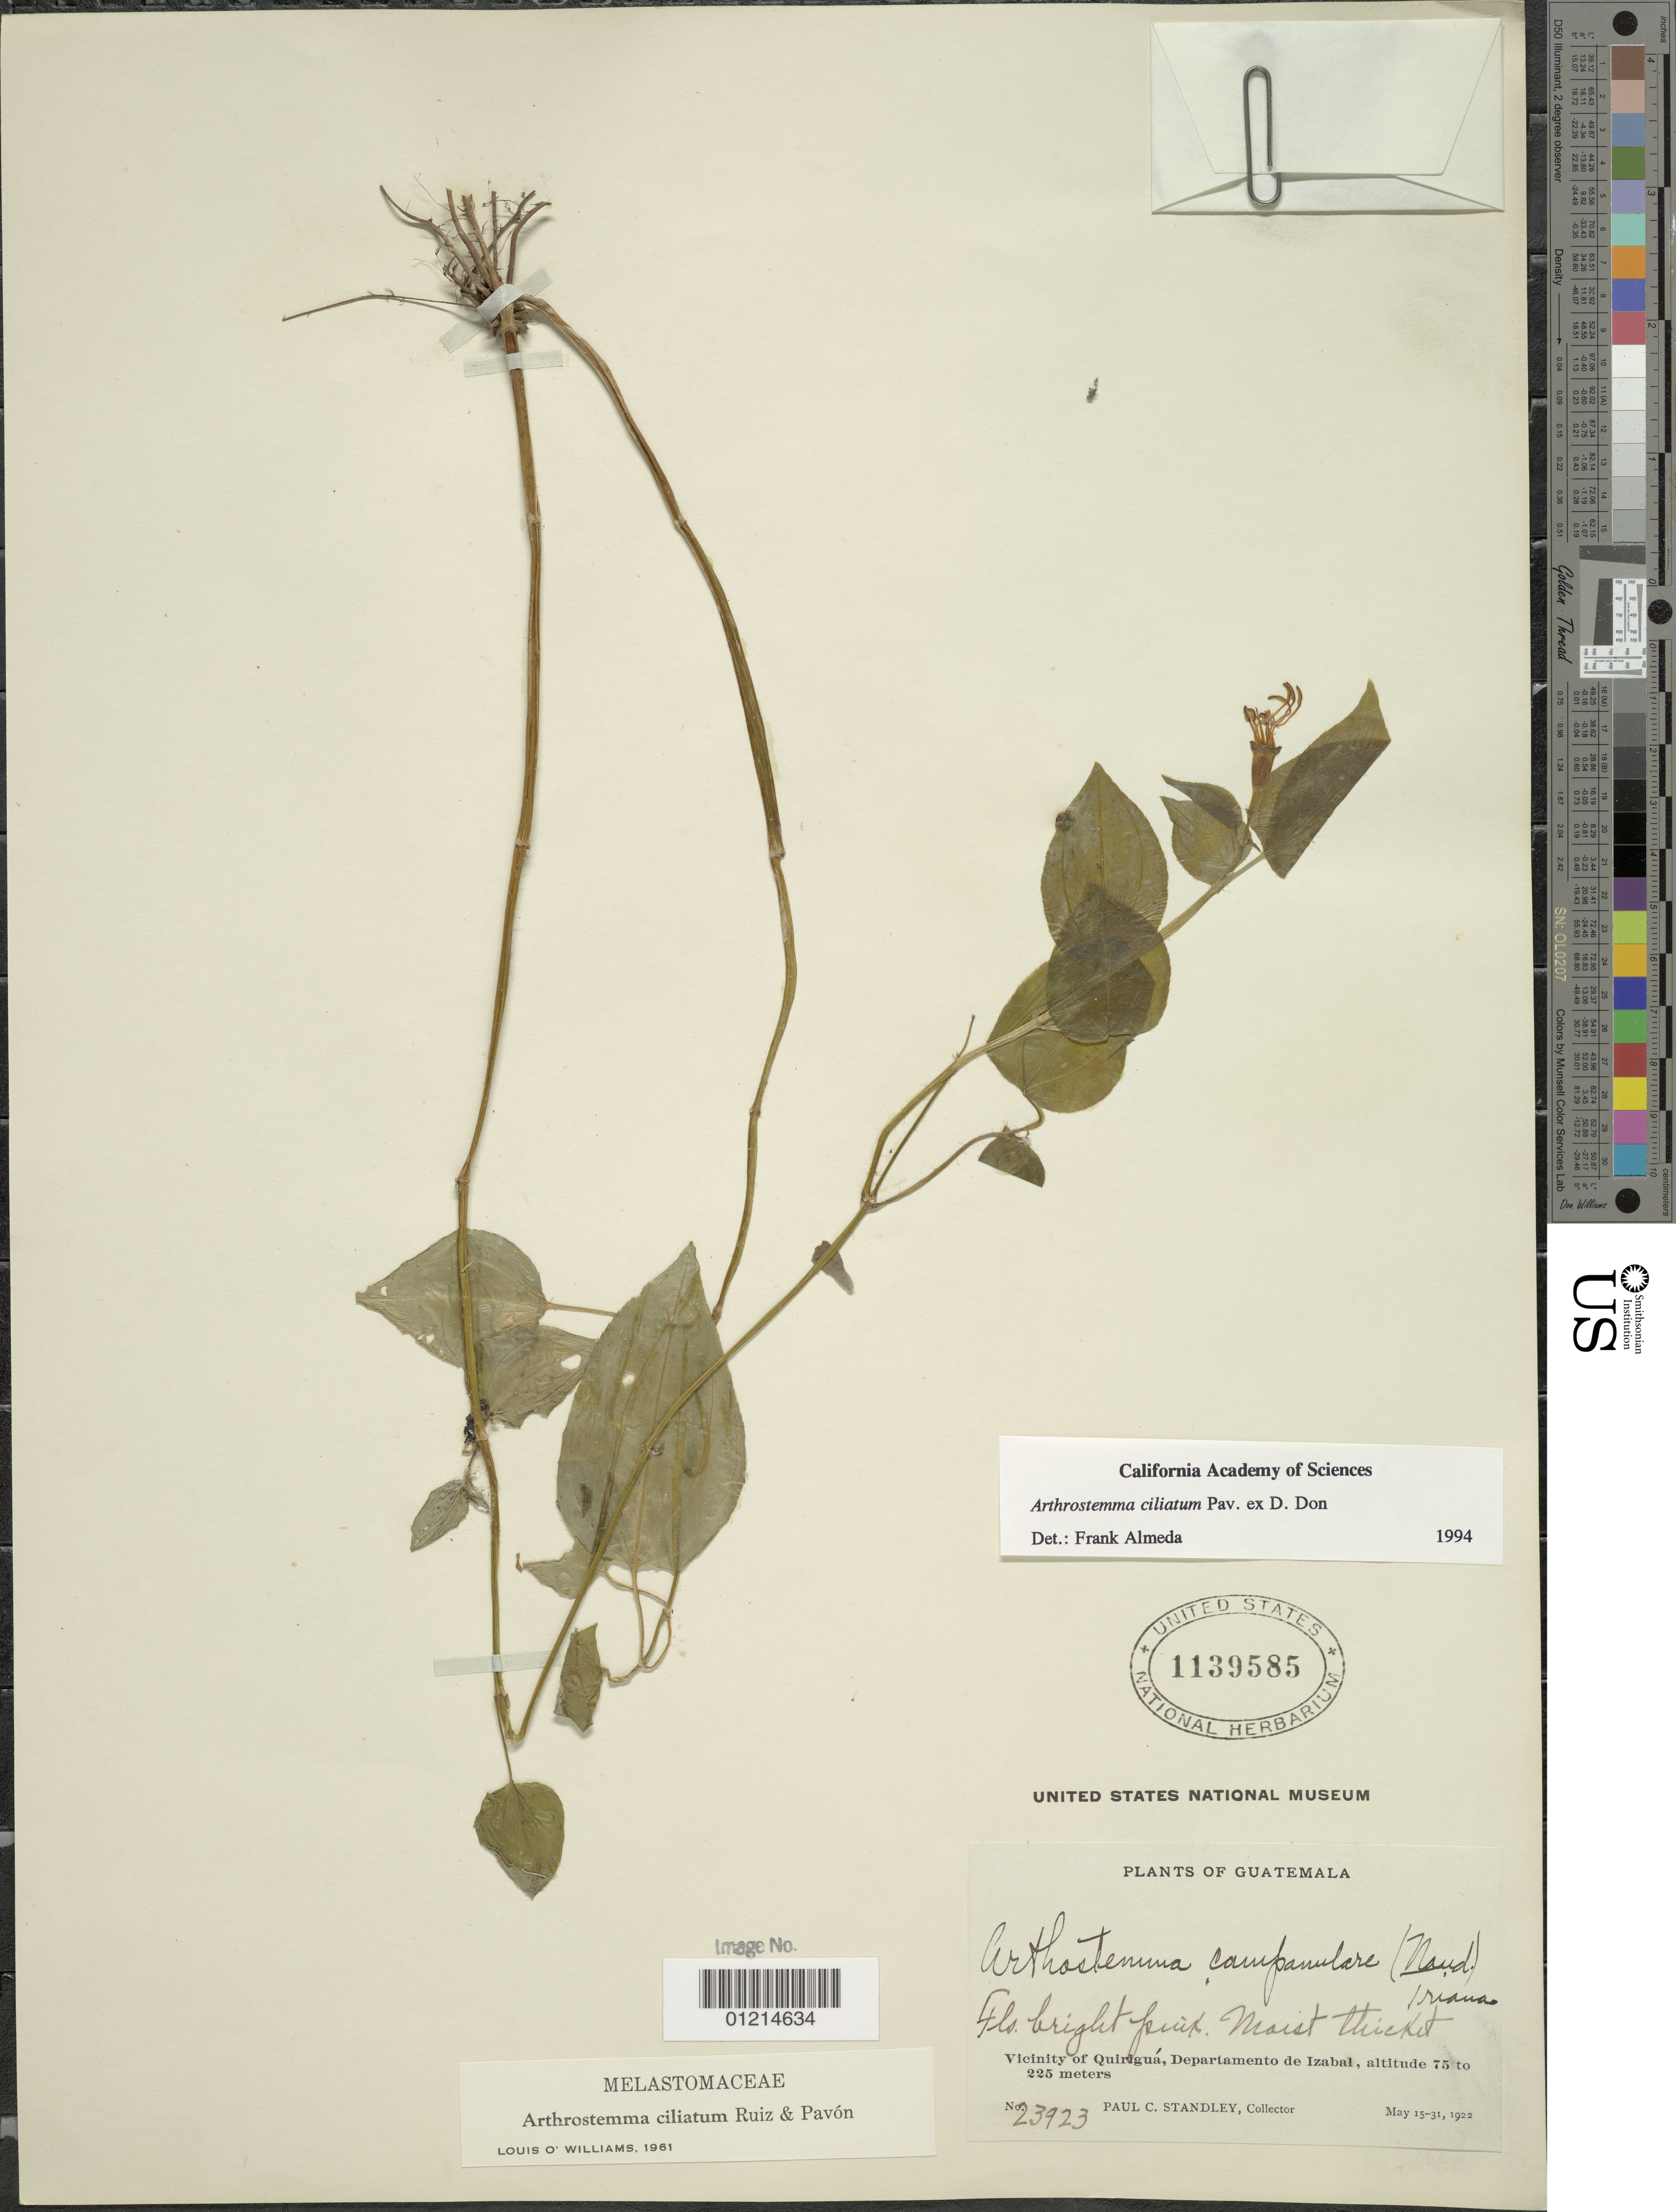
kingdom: Plantae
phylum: Tracheophyta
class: Magnoliopsida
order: Myrtales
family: Melastomataceae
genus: Arthrostemma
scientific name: Arthrostemma ciliatum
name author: Pav. ex D. Don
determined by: Almeda, F.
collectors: P. C. Standley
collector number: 23923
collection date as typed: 15 May 1922 to 31 Mar 1922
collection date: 1922-03-31/1922-05-15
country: Guatemala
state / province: Izabal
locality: Vicinity of Quiriguá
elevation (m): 75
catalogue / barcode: US 1139585